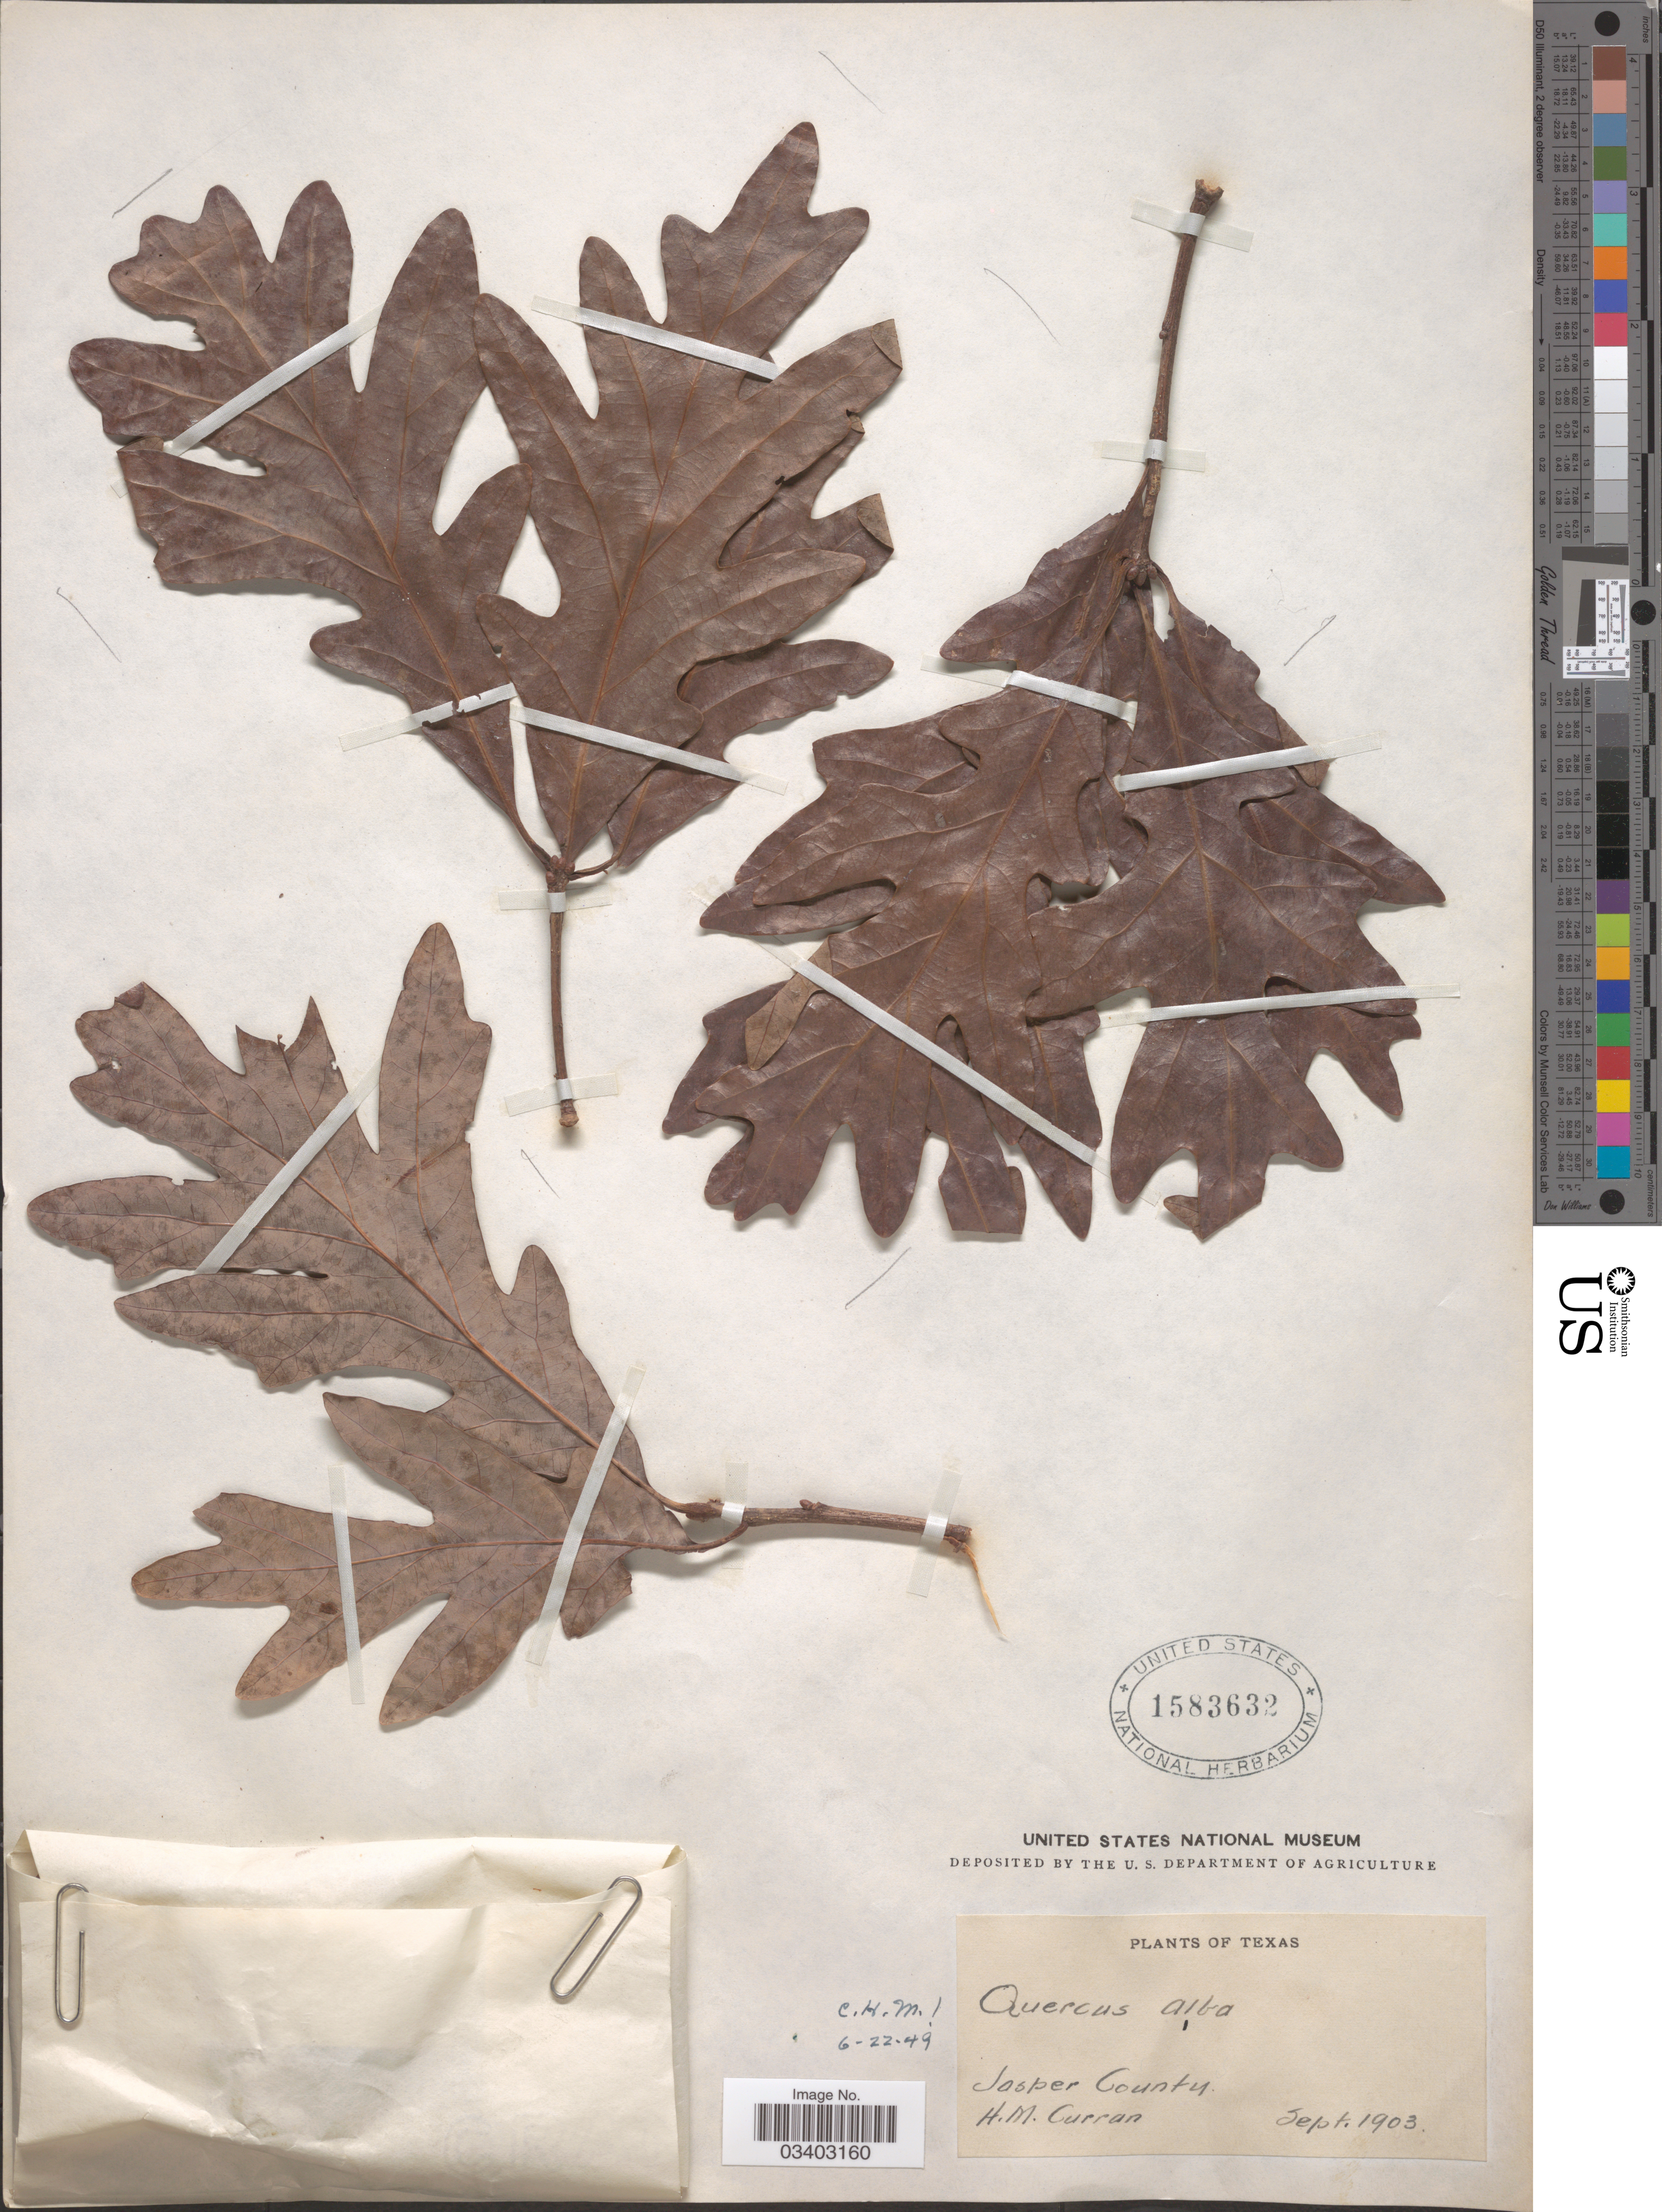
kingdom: Plantae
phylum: Tracheophyta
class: Magnoliopsida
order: Fagales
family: Fagaceae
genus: Quercus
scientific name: Quercus alba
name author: L.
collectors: H. M. Curran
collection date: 1903-09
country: United States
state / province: Texas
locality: Jasper County.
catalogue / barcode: US 1583632